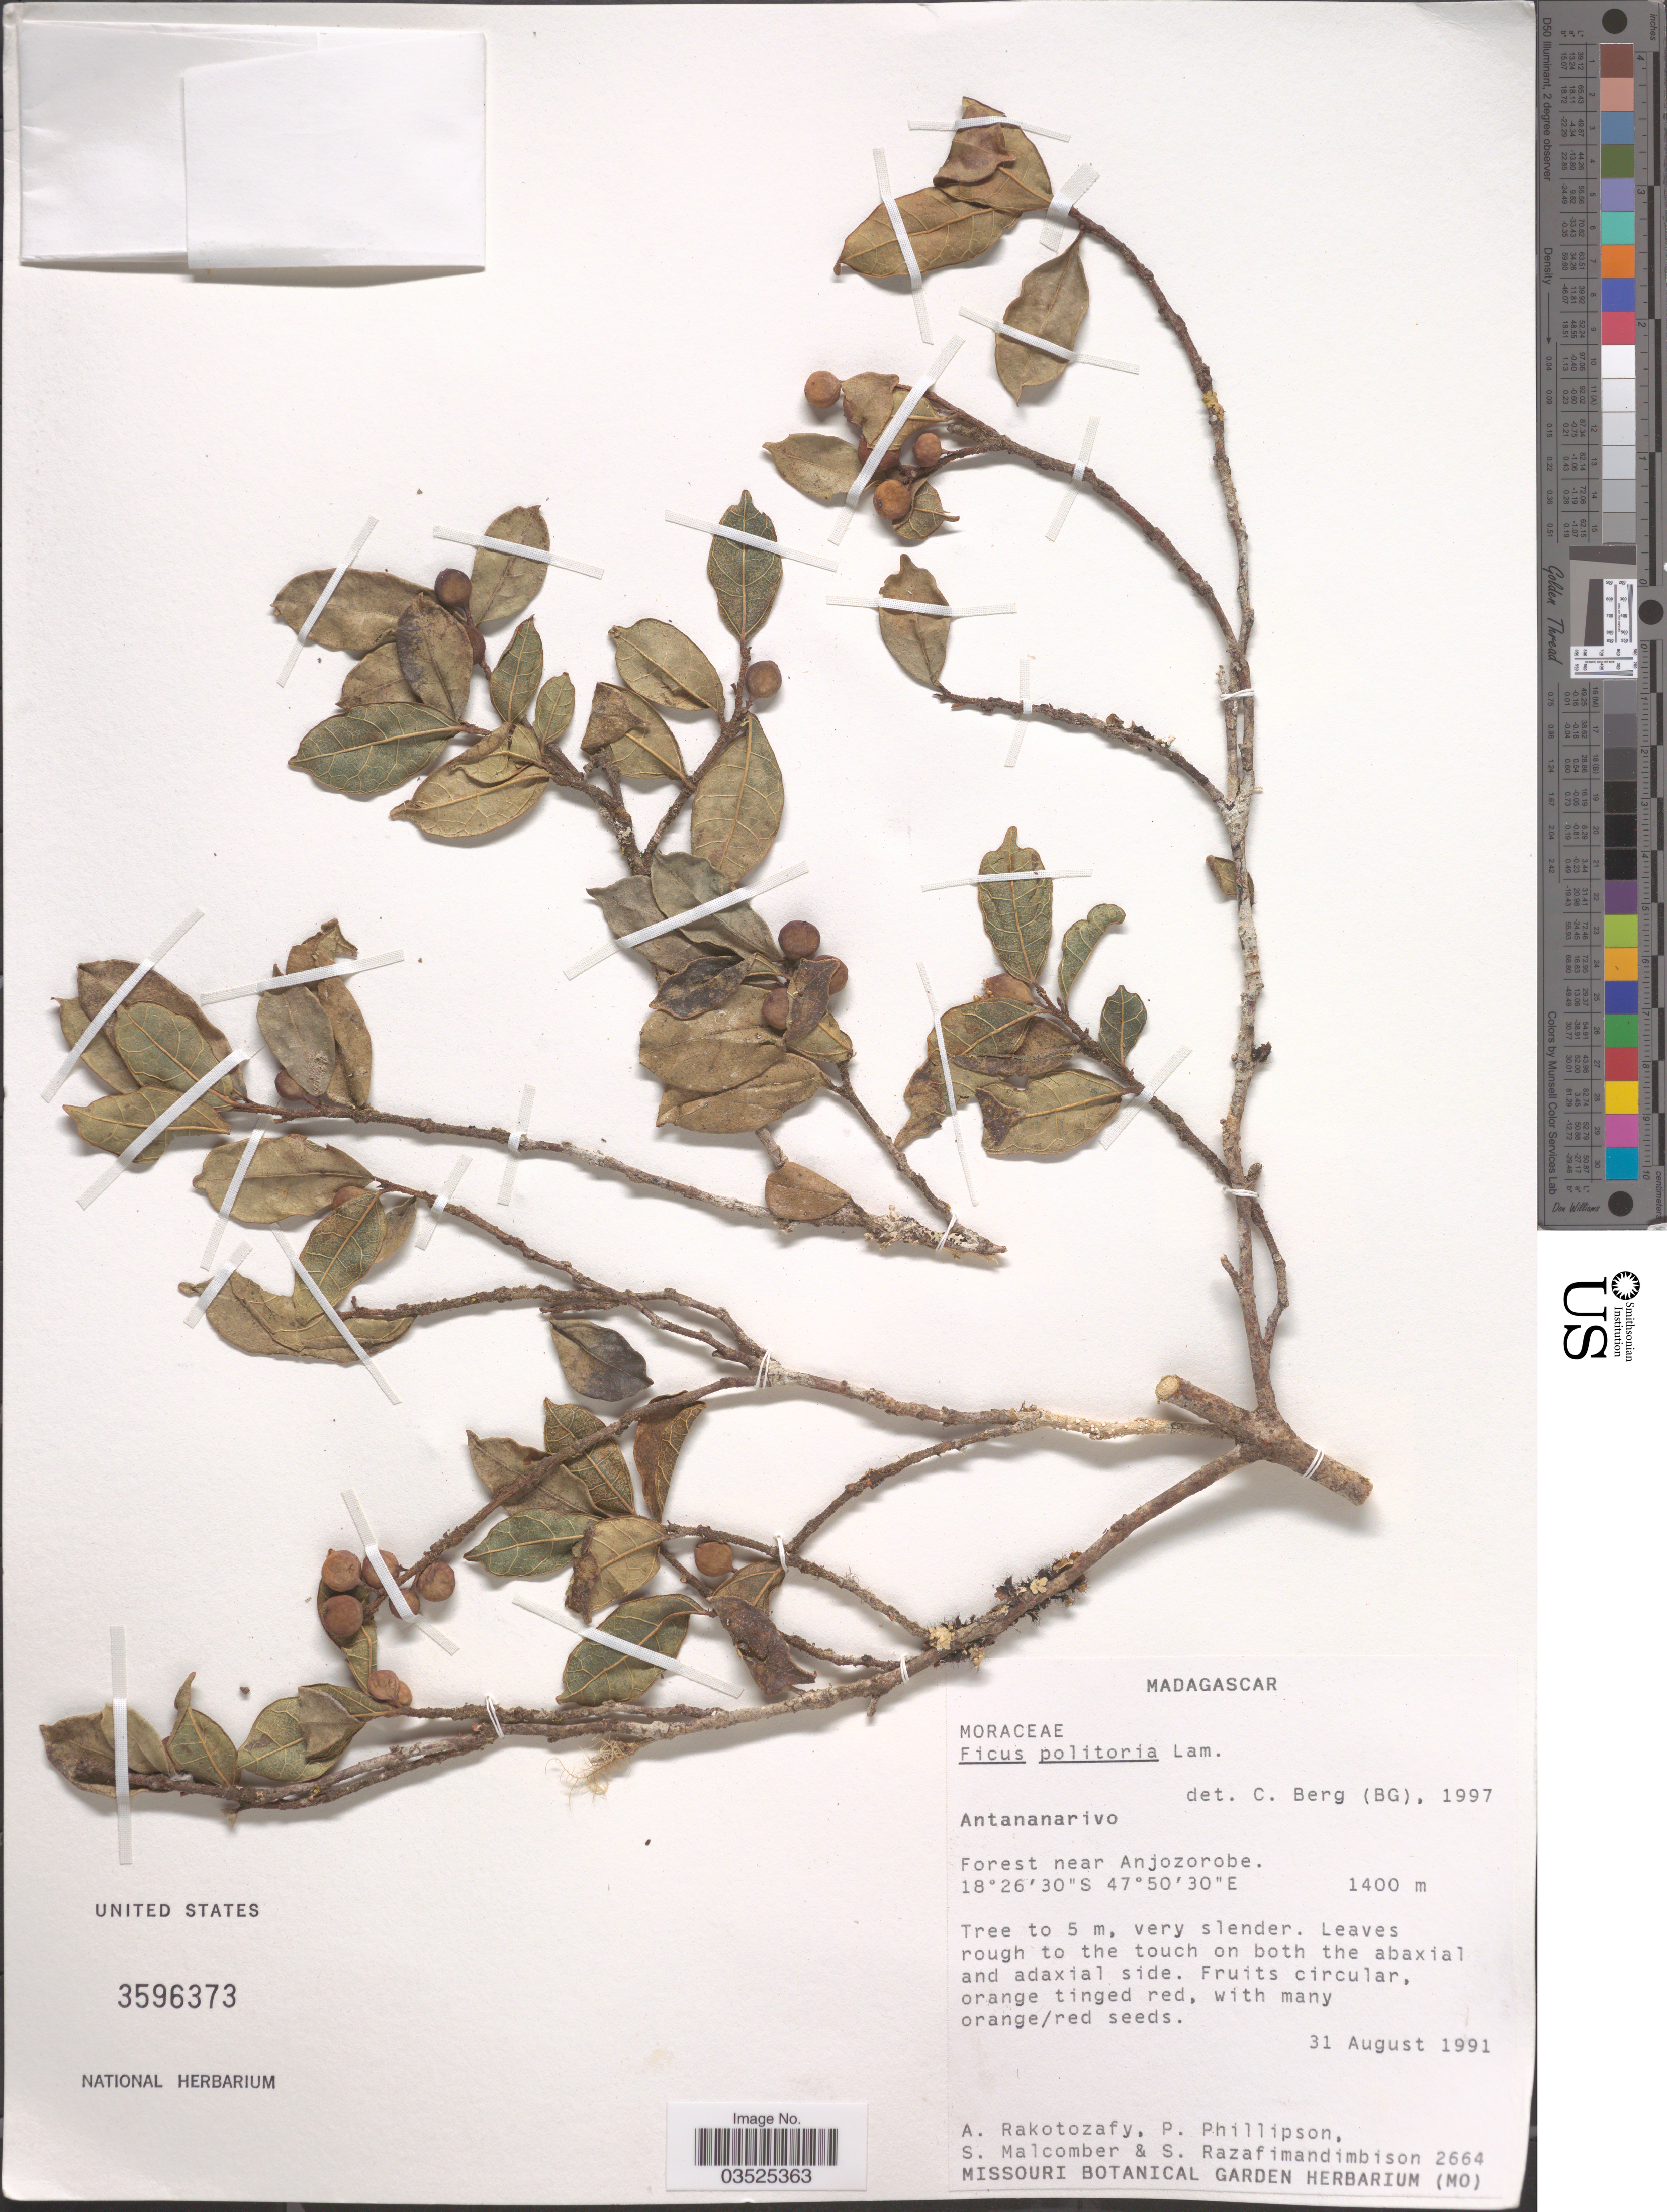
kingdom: Plantae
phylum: Tracheophyta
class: Magnoliopsida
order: Rosales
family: Moraceae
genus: Ficus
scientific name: Ficus politoria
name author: Lam.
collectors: A. Rakotozafy, P. B. Phillipson, S. T. Malcomber & S. G. Razafimandimbison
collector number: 2664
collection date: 1991-08-31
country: Madagascar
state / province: Analamanga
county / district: Anjozorobe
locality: Antananarivo. Forest near Anjozorobe.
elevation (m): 1400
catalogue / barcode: US 3596373